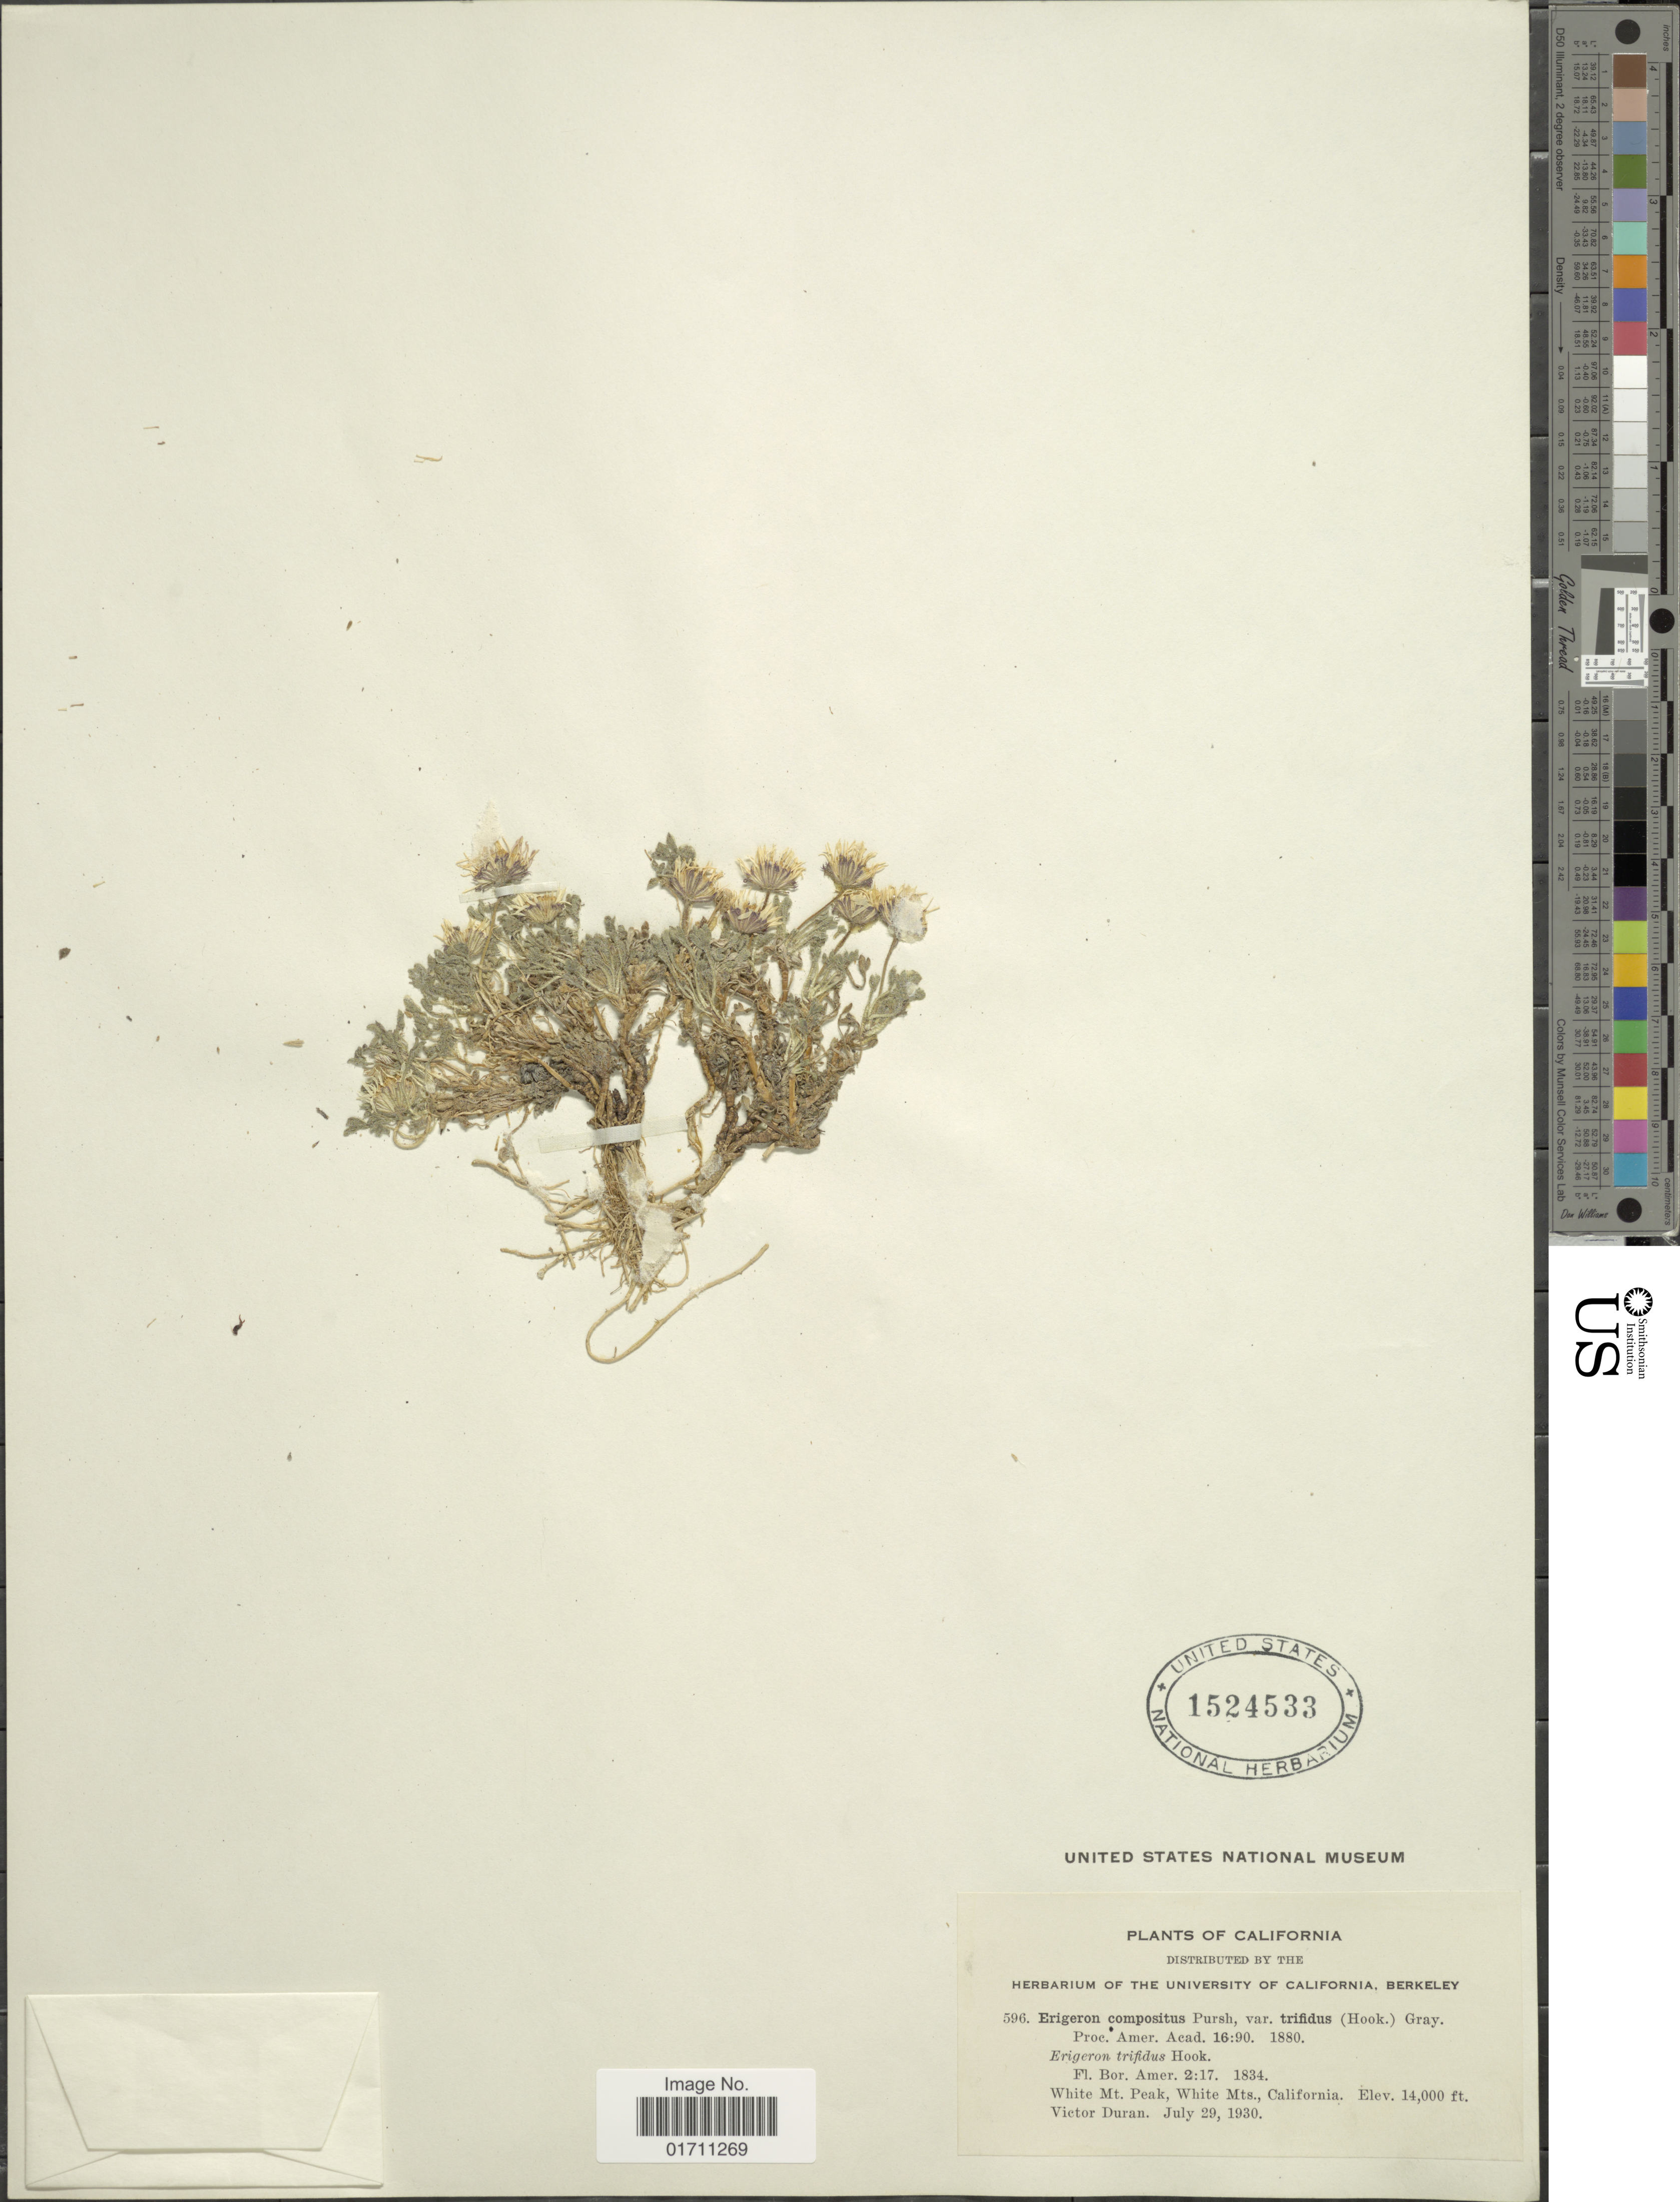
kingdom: Plantae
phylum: Tracheophyta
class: Magnoliopsida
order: Asterales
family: Asteraceae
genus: Erigeron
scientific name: Erigeron compositus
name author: Pursh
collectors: V. Duran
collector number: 596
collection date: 1930-07-29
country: United States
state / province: California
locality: White Mt. Peak, White Mts., California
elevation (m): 4267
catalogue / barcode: US 1524533